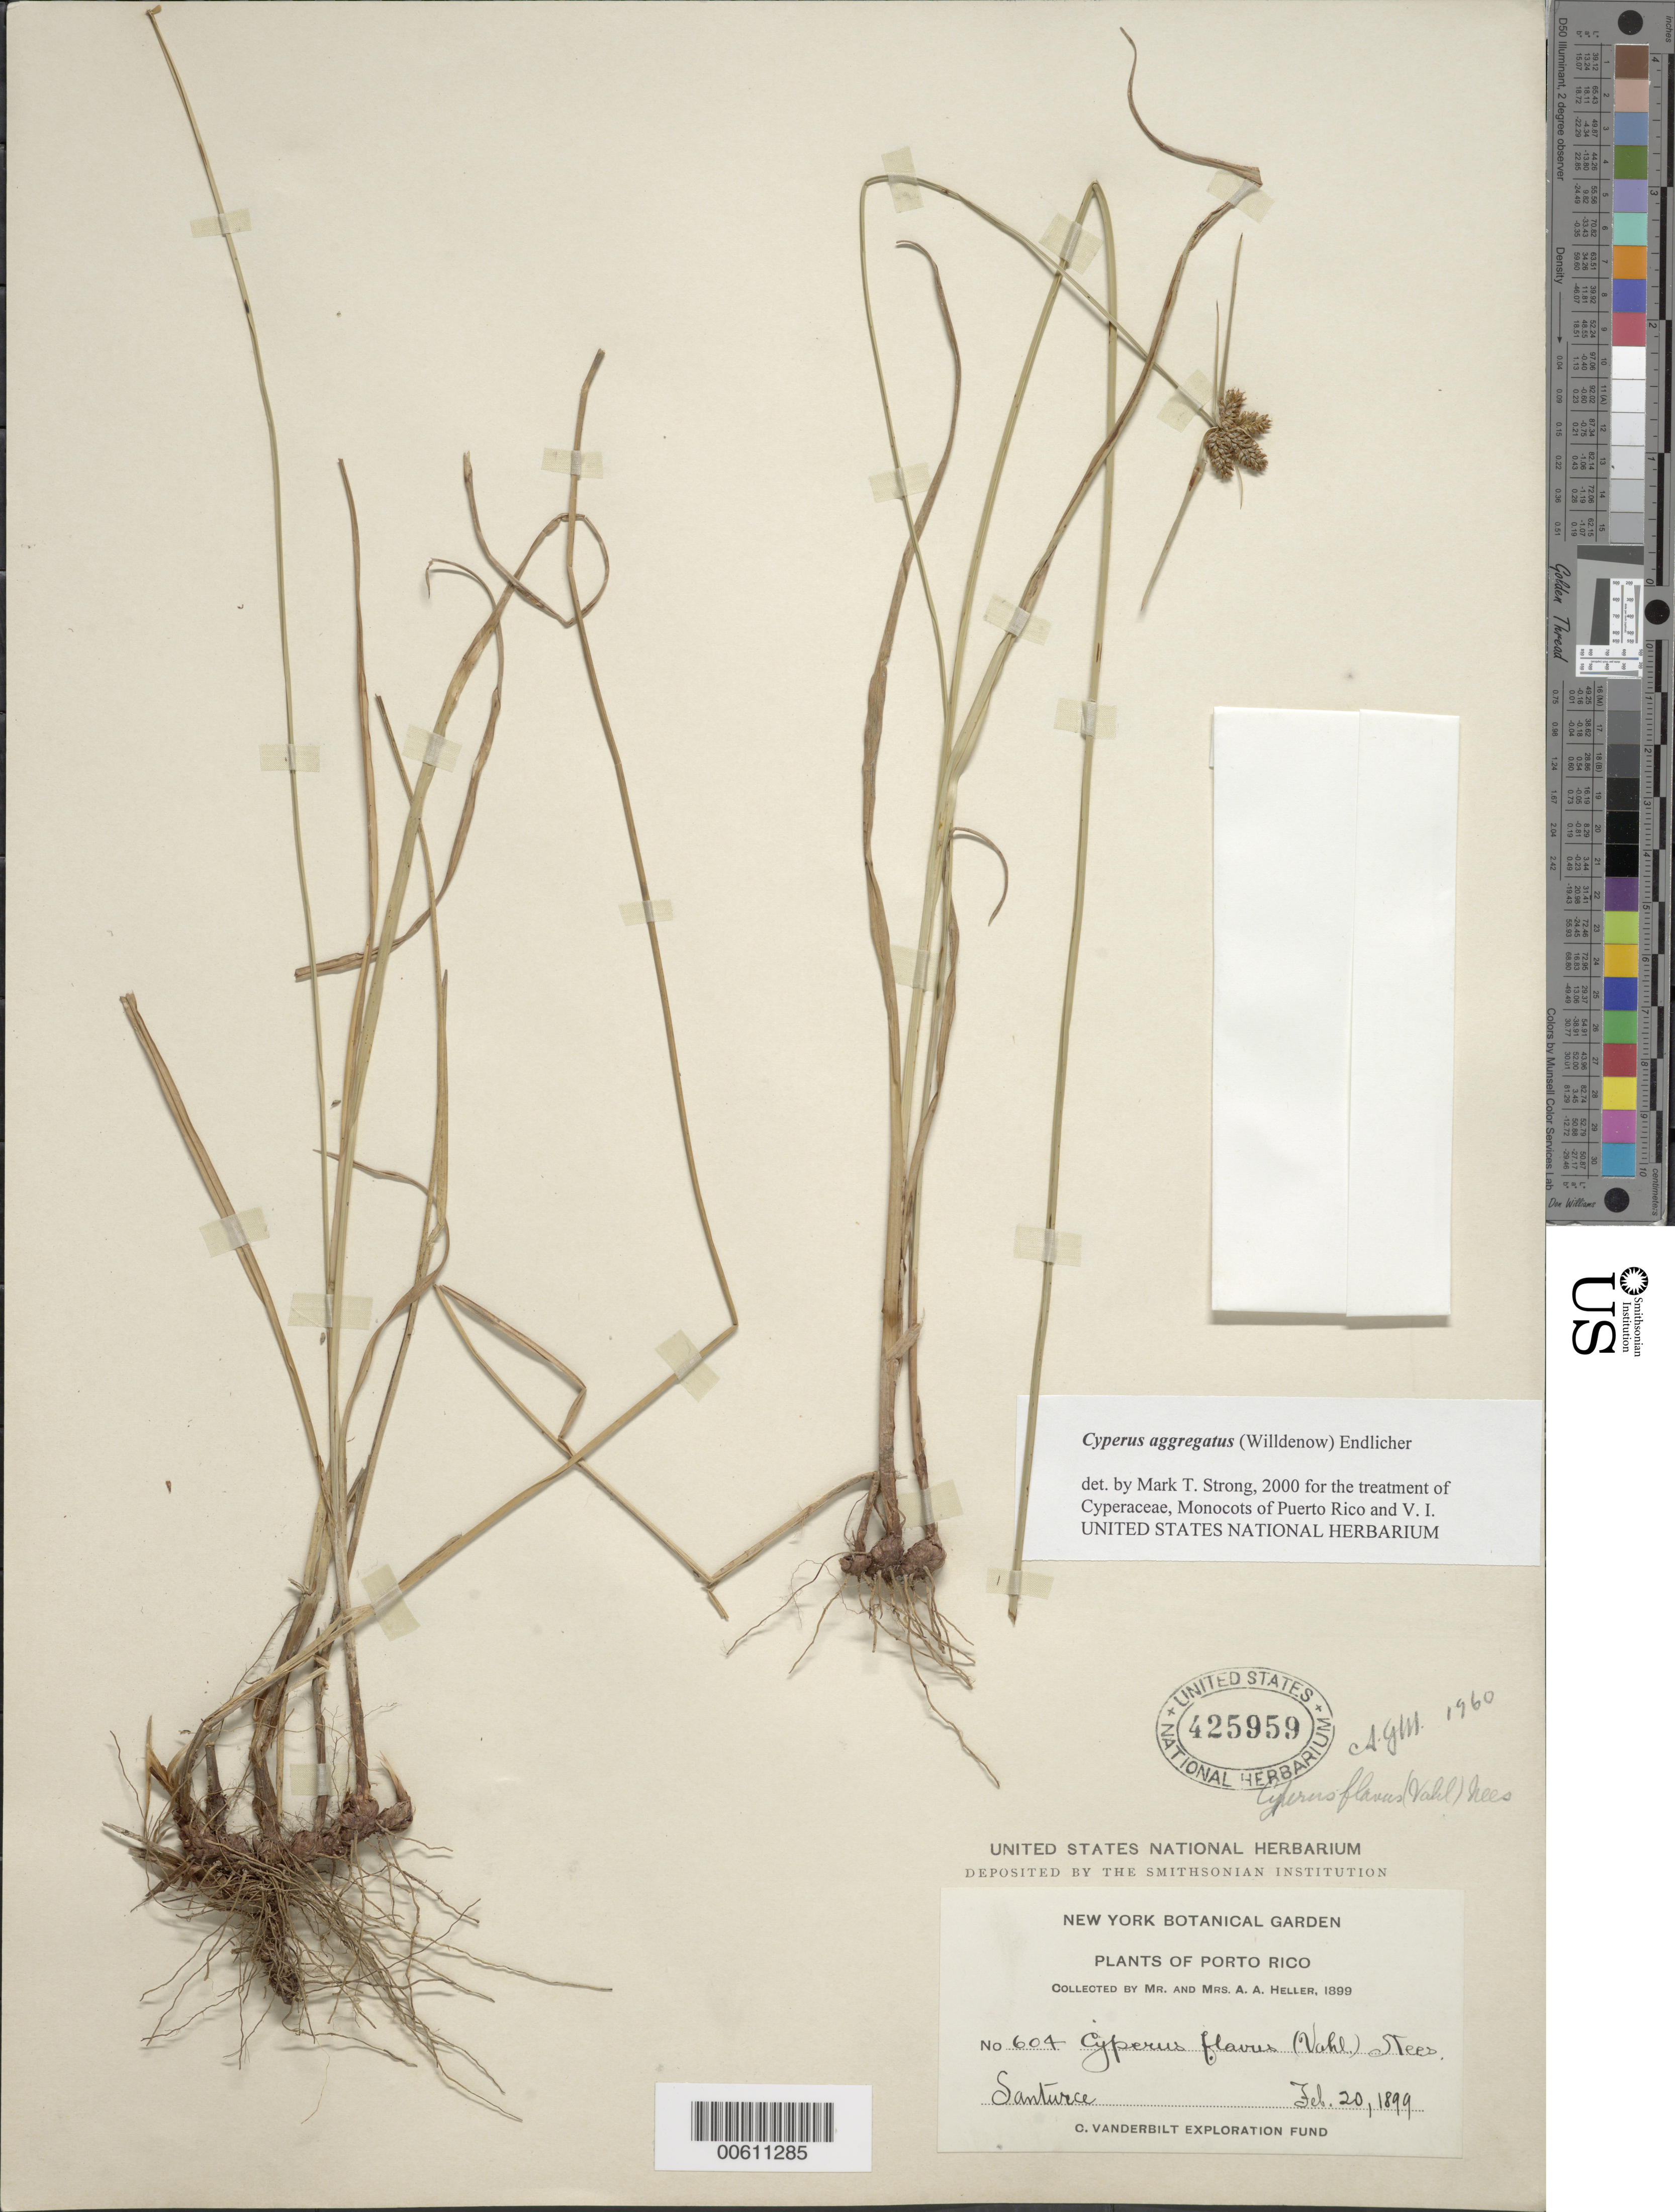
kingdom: Plantae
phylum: Tracheophyta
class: Liliopsida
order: Poales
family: Cyperaceae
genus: Cyperus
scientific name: Cyperus aggregatus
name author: (Willd.) Endl.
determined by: Strong, M. T., (US), Smithsonian Institution - National Museum of Natural History (UNITED STATES)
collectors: A. A. Heller & E. G. Heller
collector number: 604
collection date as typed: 20 Feb 1899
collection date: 1899-02-20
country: Puerto Rico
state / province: San Juan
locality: Santurce.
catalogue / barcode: US 425959